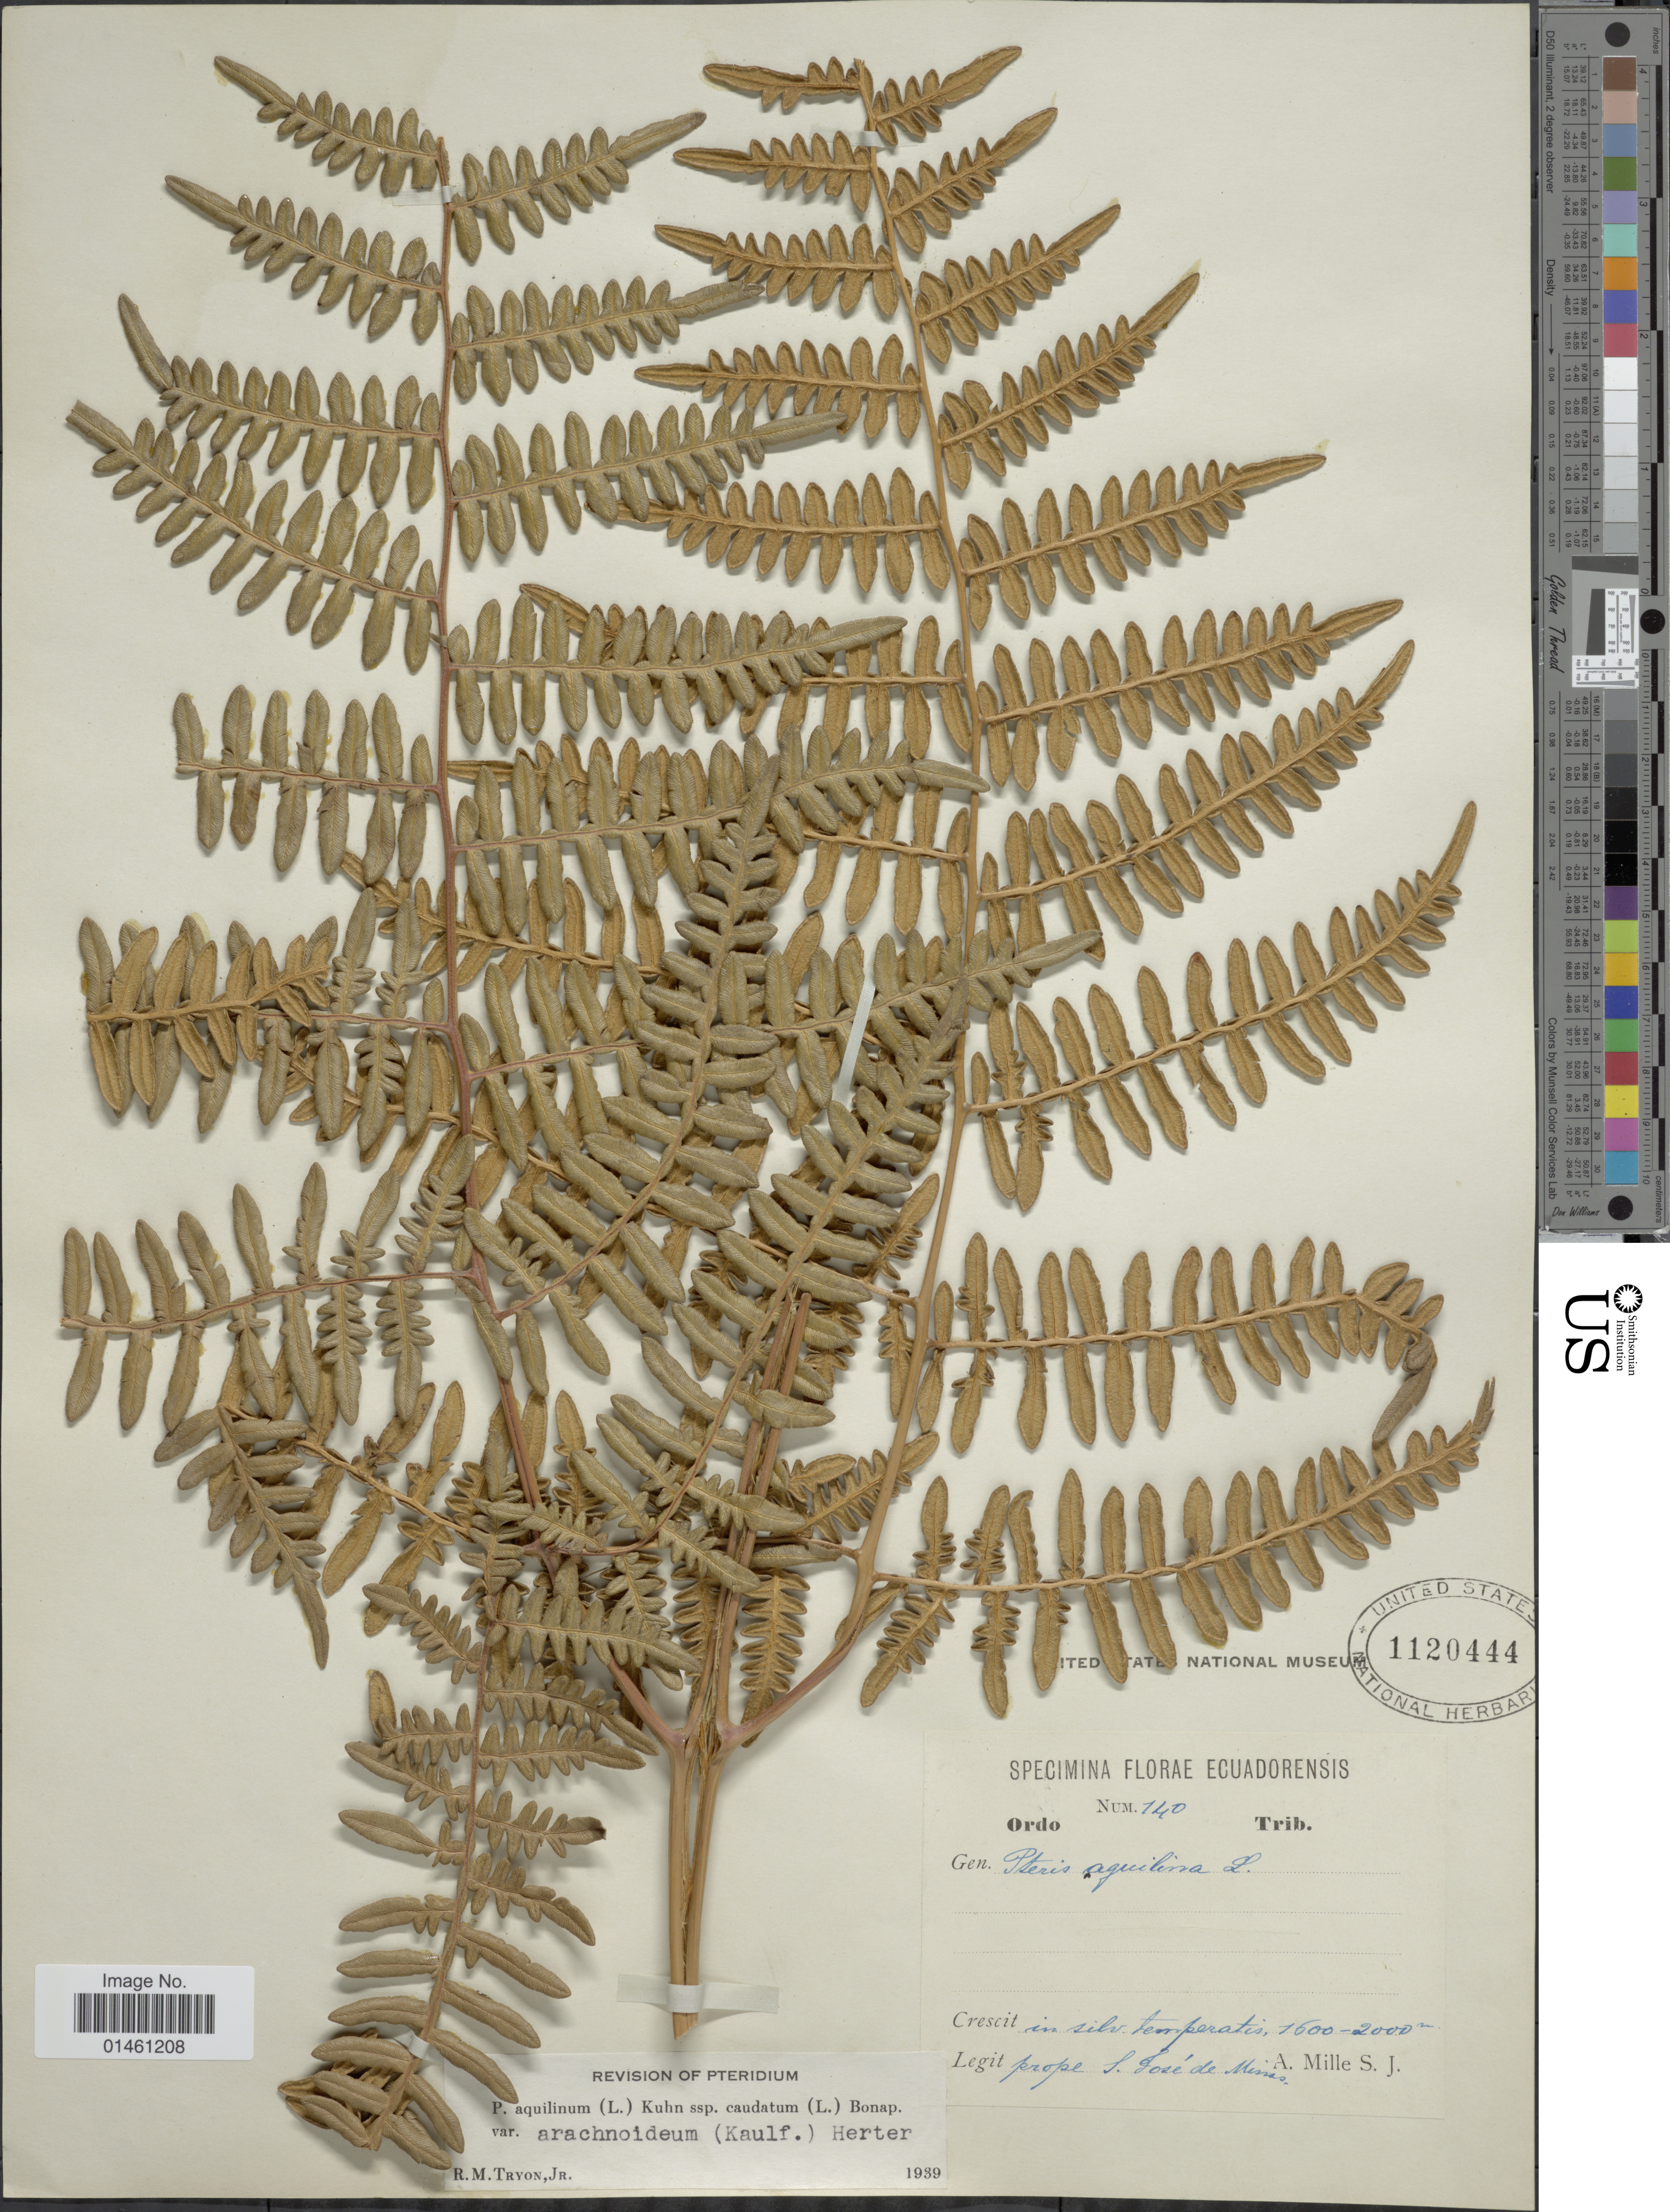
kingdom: Plantae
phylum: Tracheophyta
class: Polypodiopsida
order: Polypodiales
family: Dennstaedtiaceae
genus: Pteridium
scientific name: Pteridium aquilinum var. arachnoideum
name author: (Kaulf.) Herter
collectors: A. Mille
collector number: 140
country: Ecuador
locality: In silv. temperatis, prope S. José de Minas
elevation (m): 1600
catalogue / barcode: US 1120444